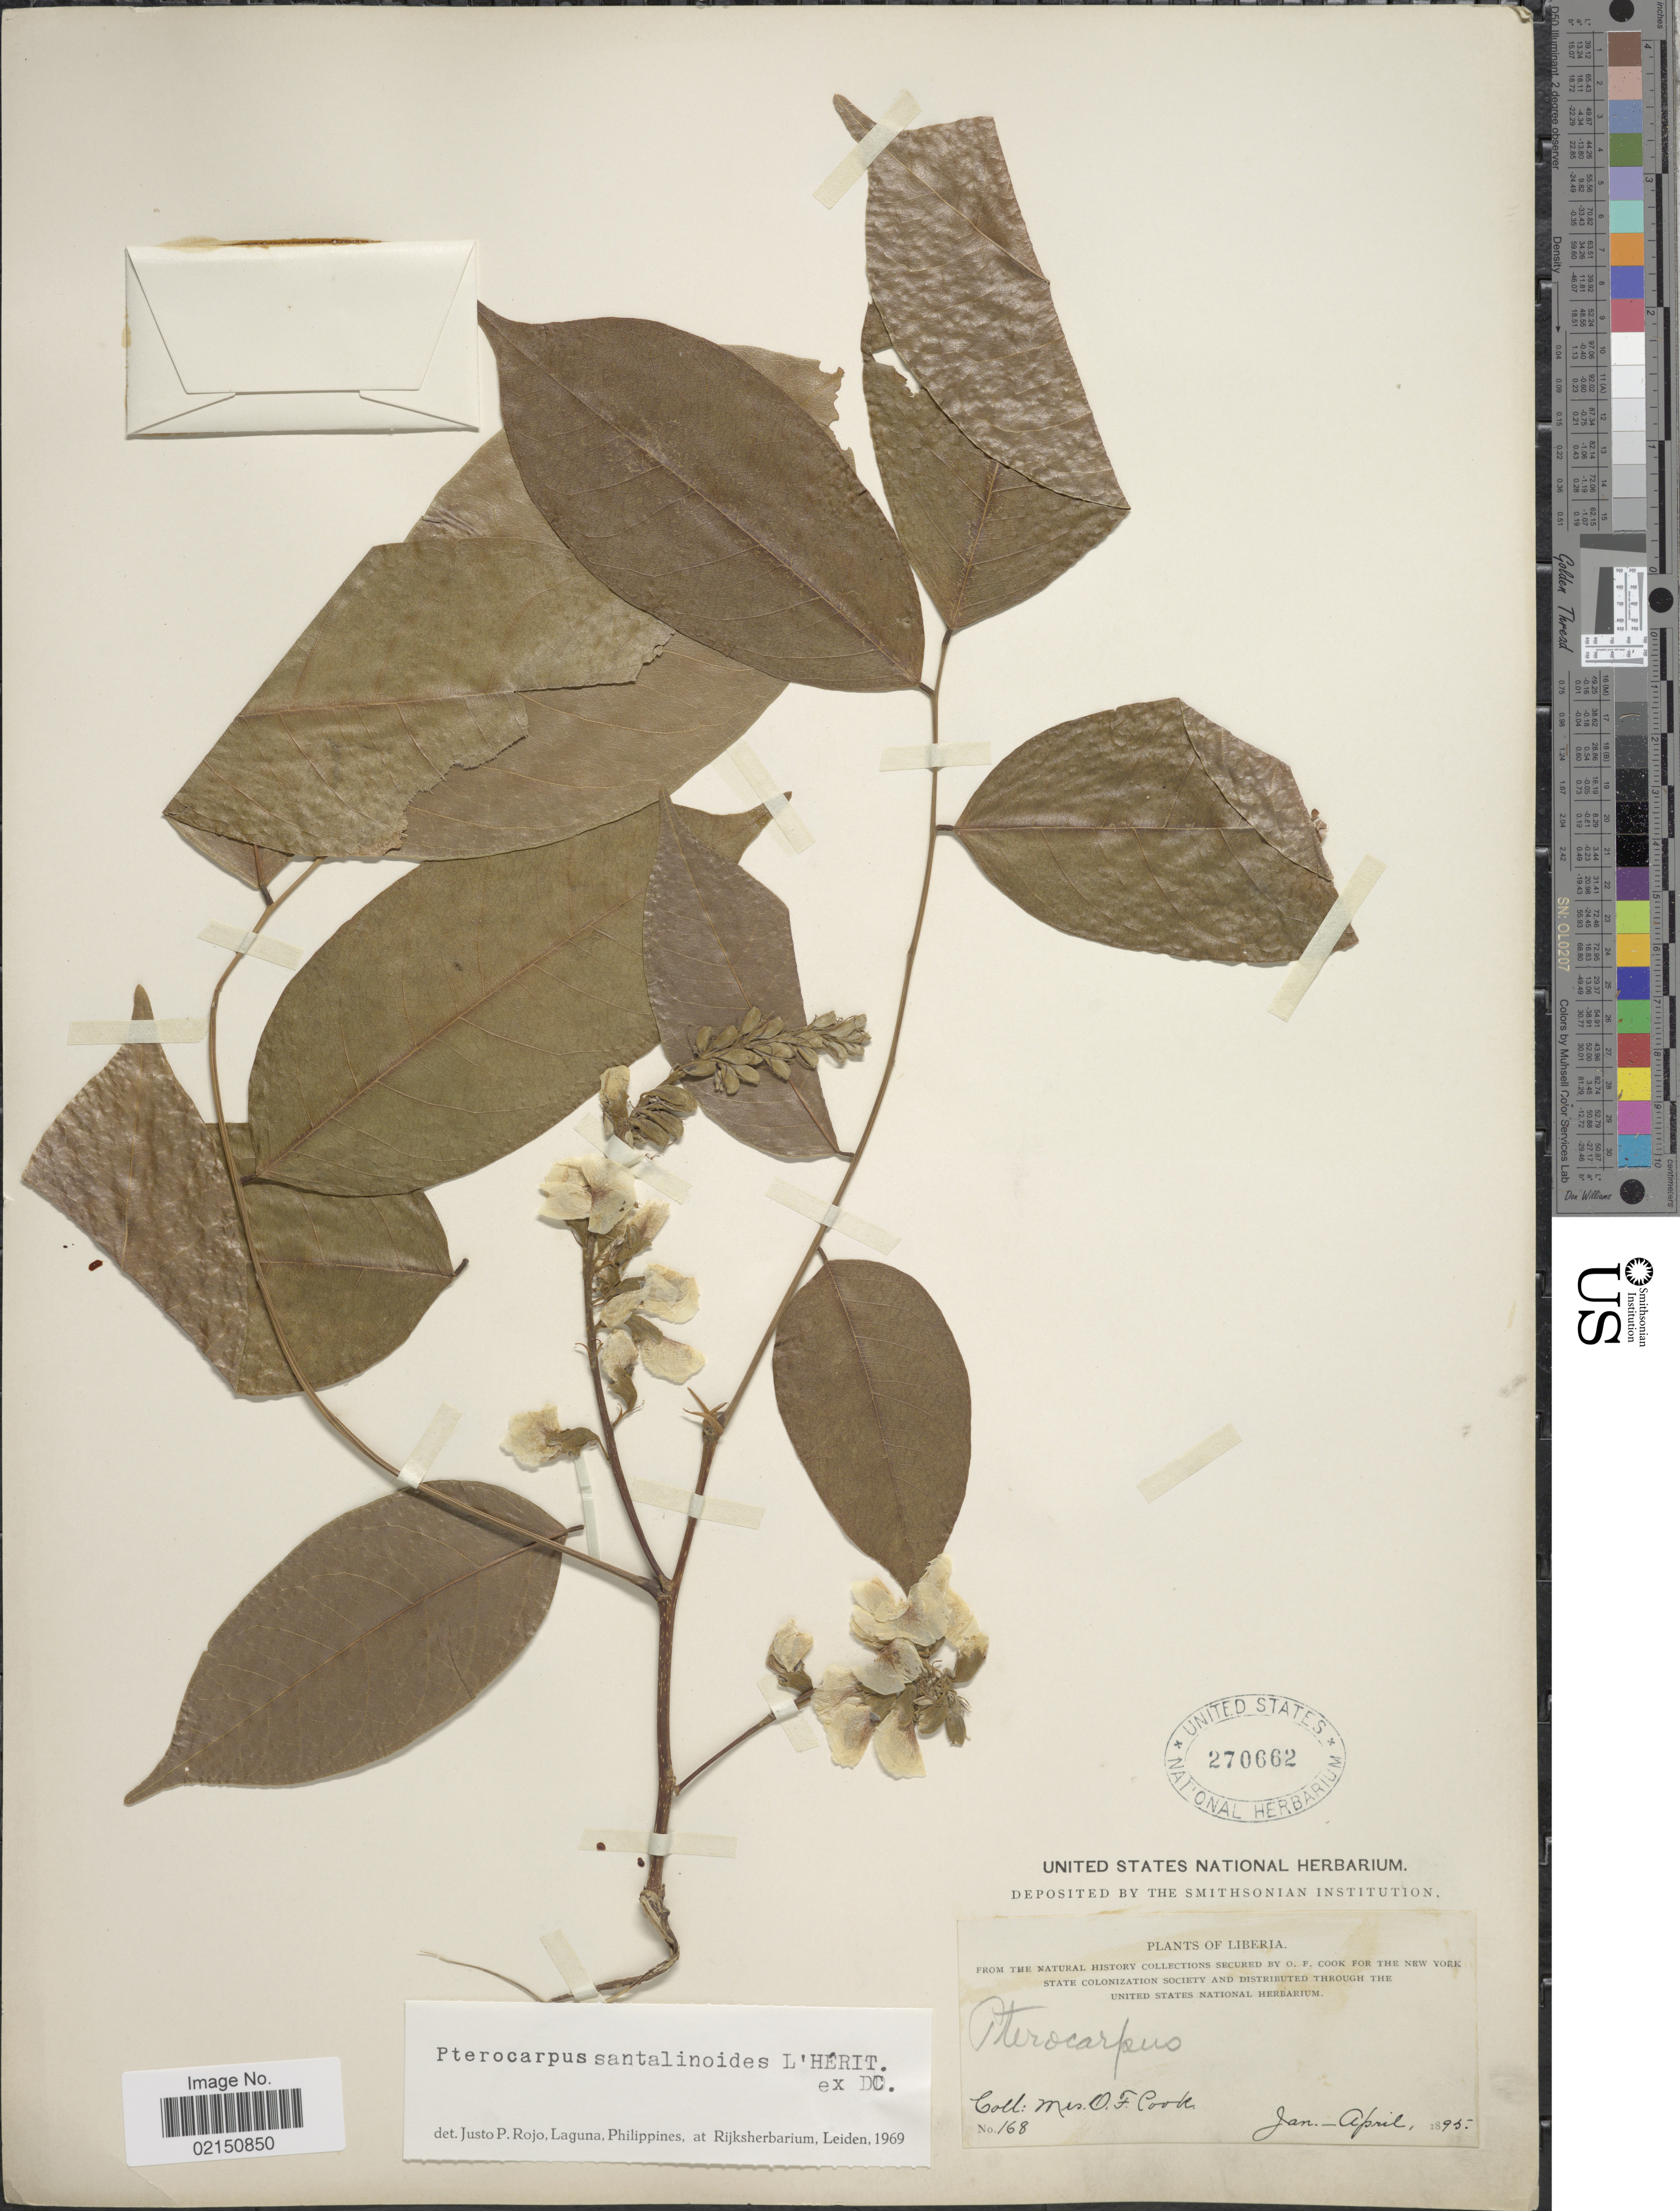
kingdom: Plantae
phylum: Tracheophyta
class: Magnoliopsida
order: Fabales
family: Fabaceae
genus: Pterocarpus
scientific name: Pterocarpus santalinoides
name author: L'Hér. ex DC.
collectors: Alice C. Cook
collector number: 168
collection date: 1895-01/1895-04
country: Liberia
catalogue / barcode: US 270662